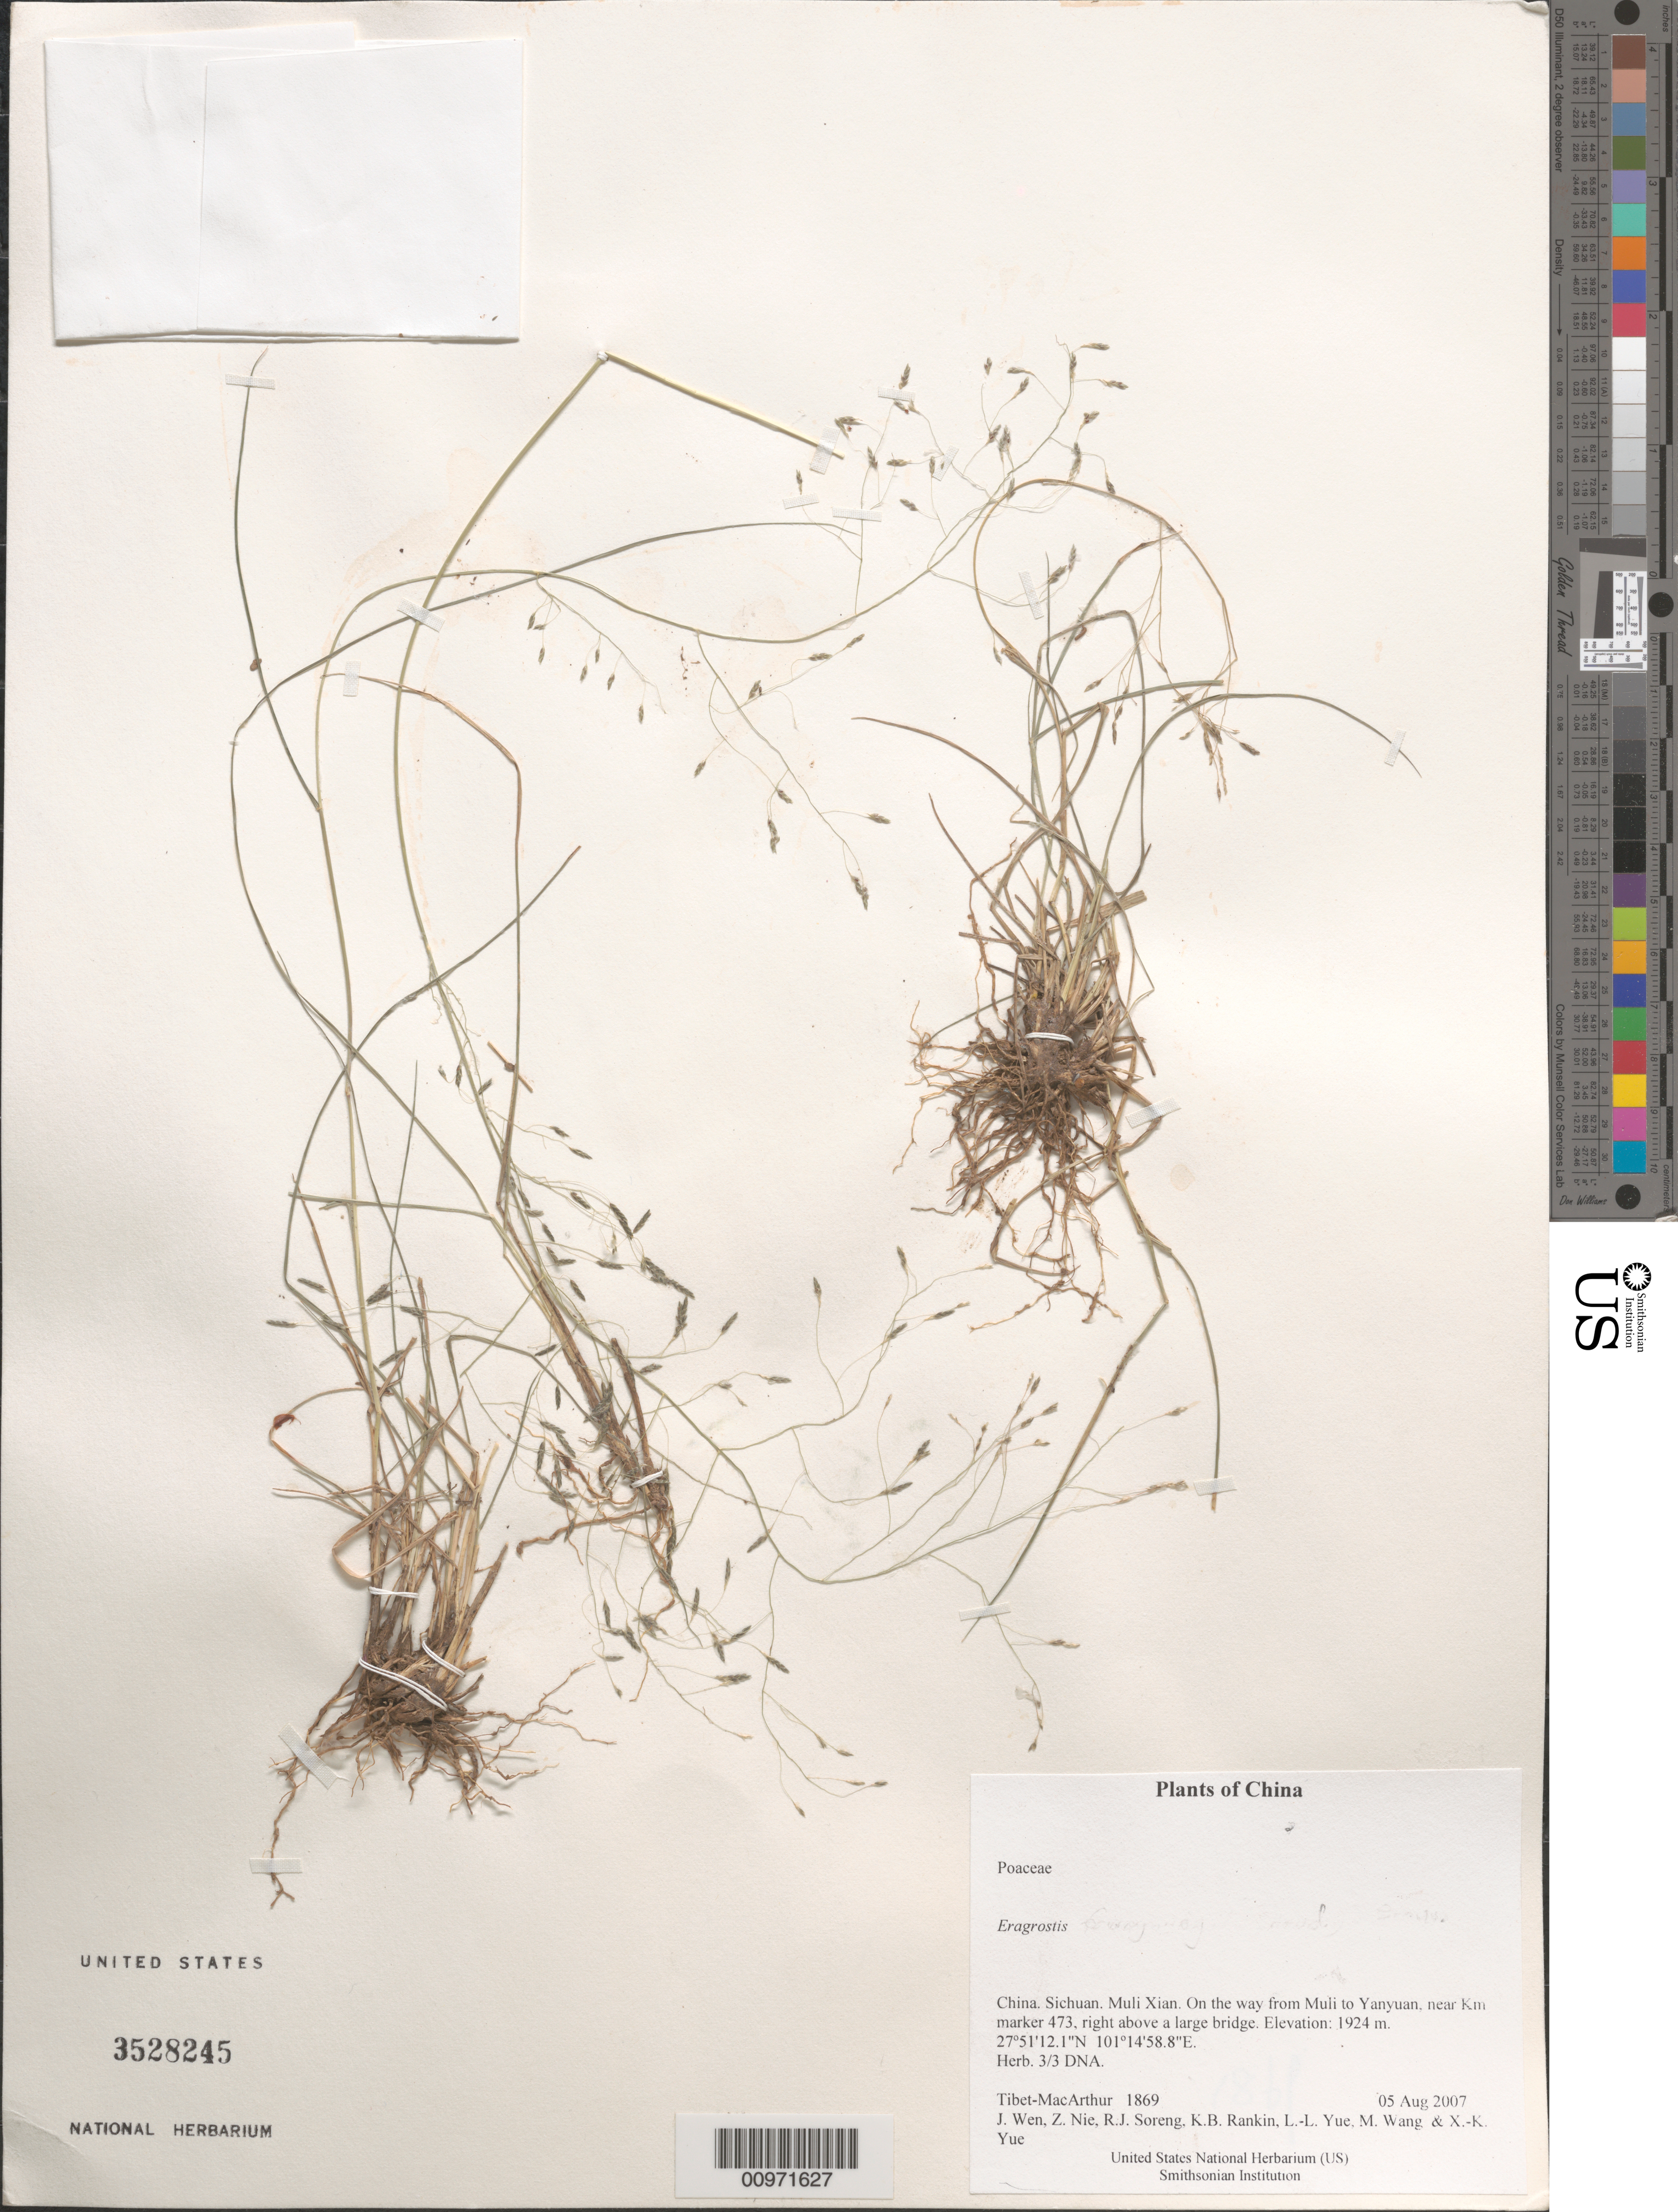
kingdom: Plantae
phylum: Tracheophyta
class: Liliopsida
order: Poales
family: Poaceae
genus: Eragrostis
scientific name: Eragrostis sp.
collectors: Tibet-MacArthur, J. Wen, Z. Nie, R. J. Soreng, K. Rankin, L. Yue, M. Wang & X. Yue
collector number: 1869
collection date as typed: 05 Aug 2007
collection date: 2007-08-05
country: China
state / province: Sichuan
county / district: Muli Xian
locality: On the way from Muli to Yanyuan, near Km marker 473, right above a large bridge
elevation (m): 1924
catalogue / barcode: US 3528245